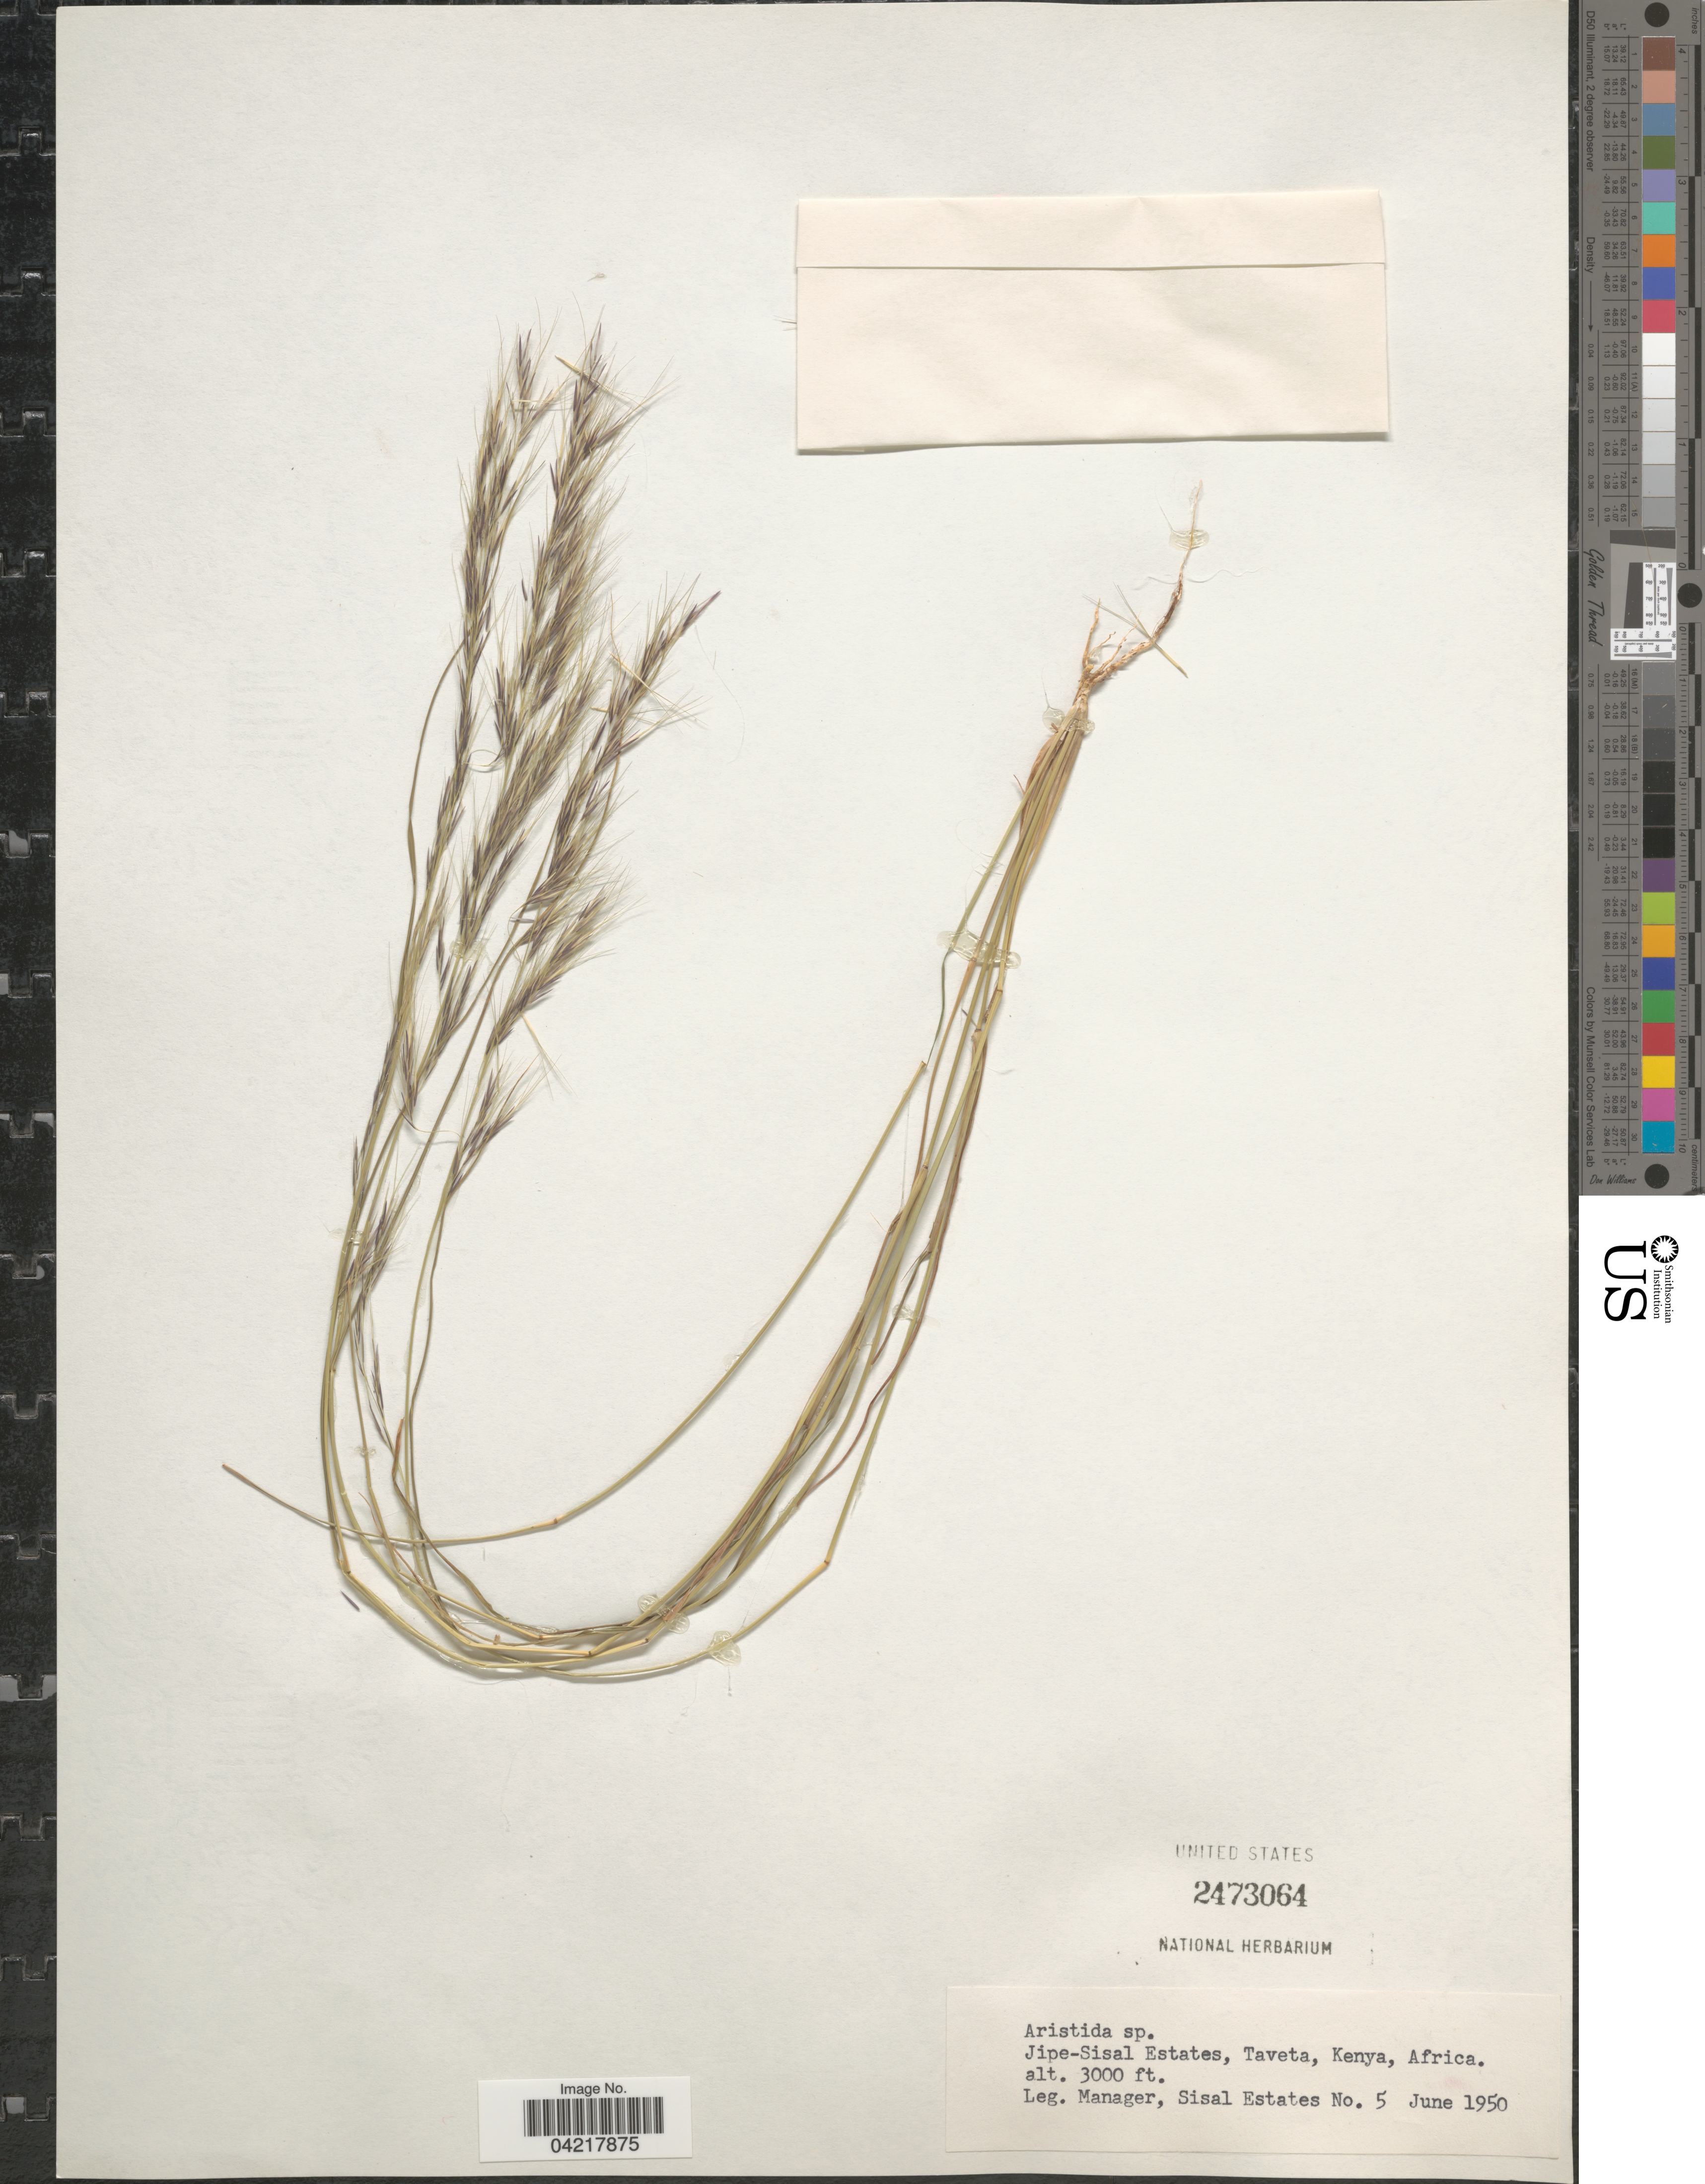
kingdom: Plantae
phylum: Tracheophyta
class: Liliopsida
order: Poales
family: Poaceae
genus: Aristida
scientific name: Aristida sp.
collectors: Manager Sisal Estates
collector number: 5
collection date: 1950-06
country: Kenya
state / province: Taita Taveta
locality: Jipe-Sisal Estates, Taveta.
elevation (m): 914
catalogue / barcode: US 2473064